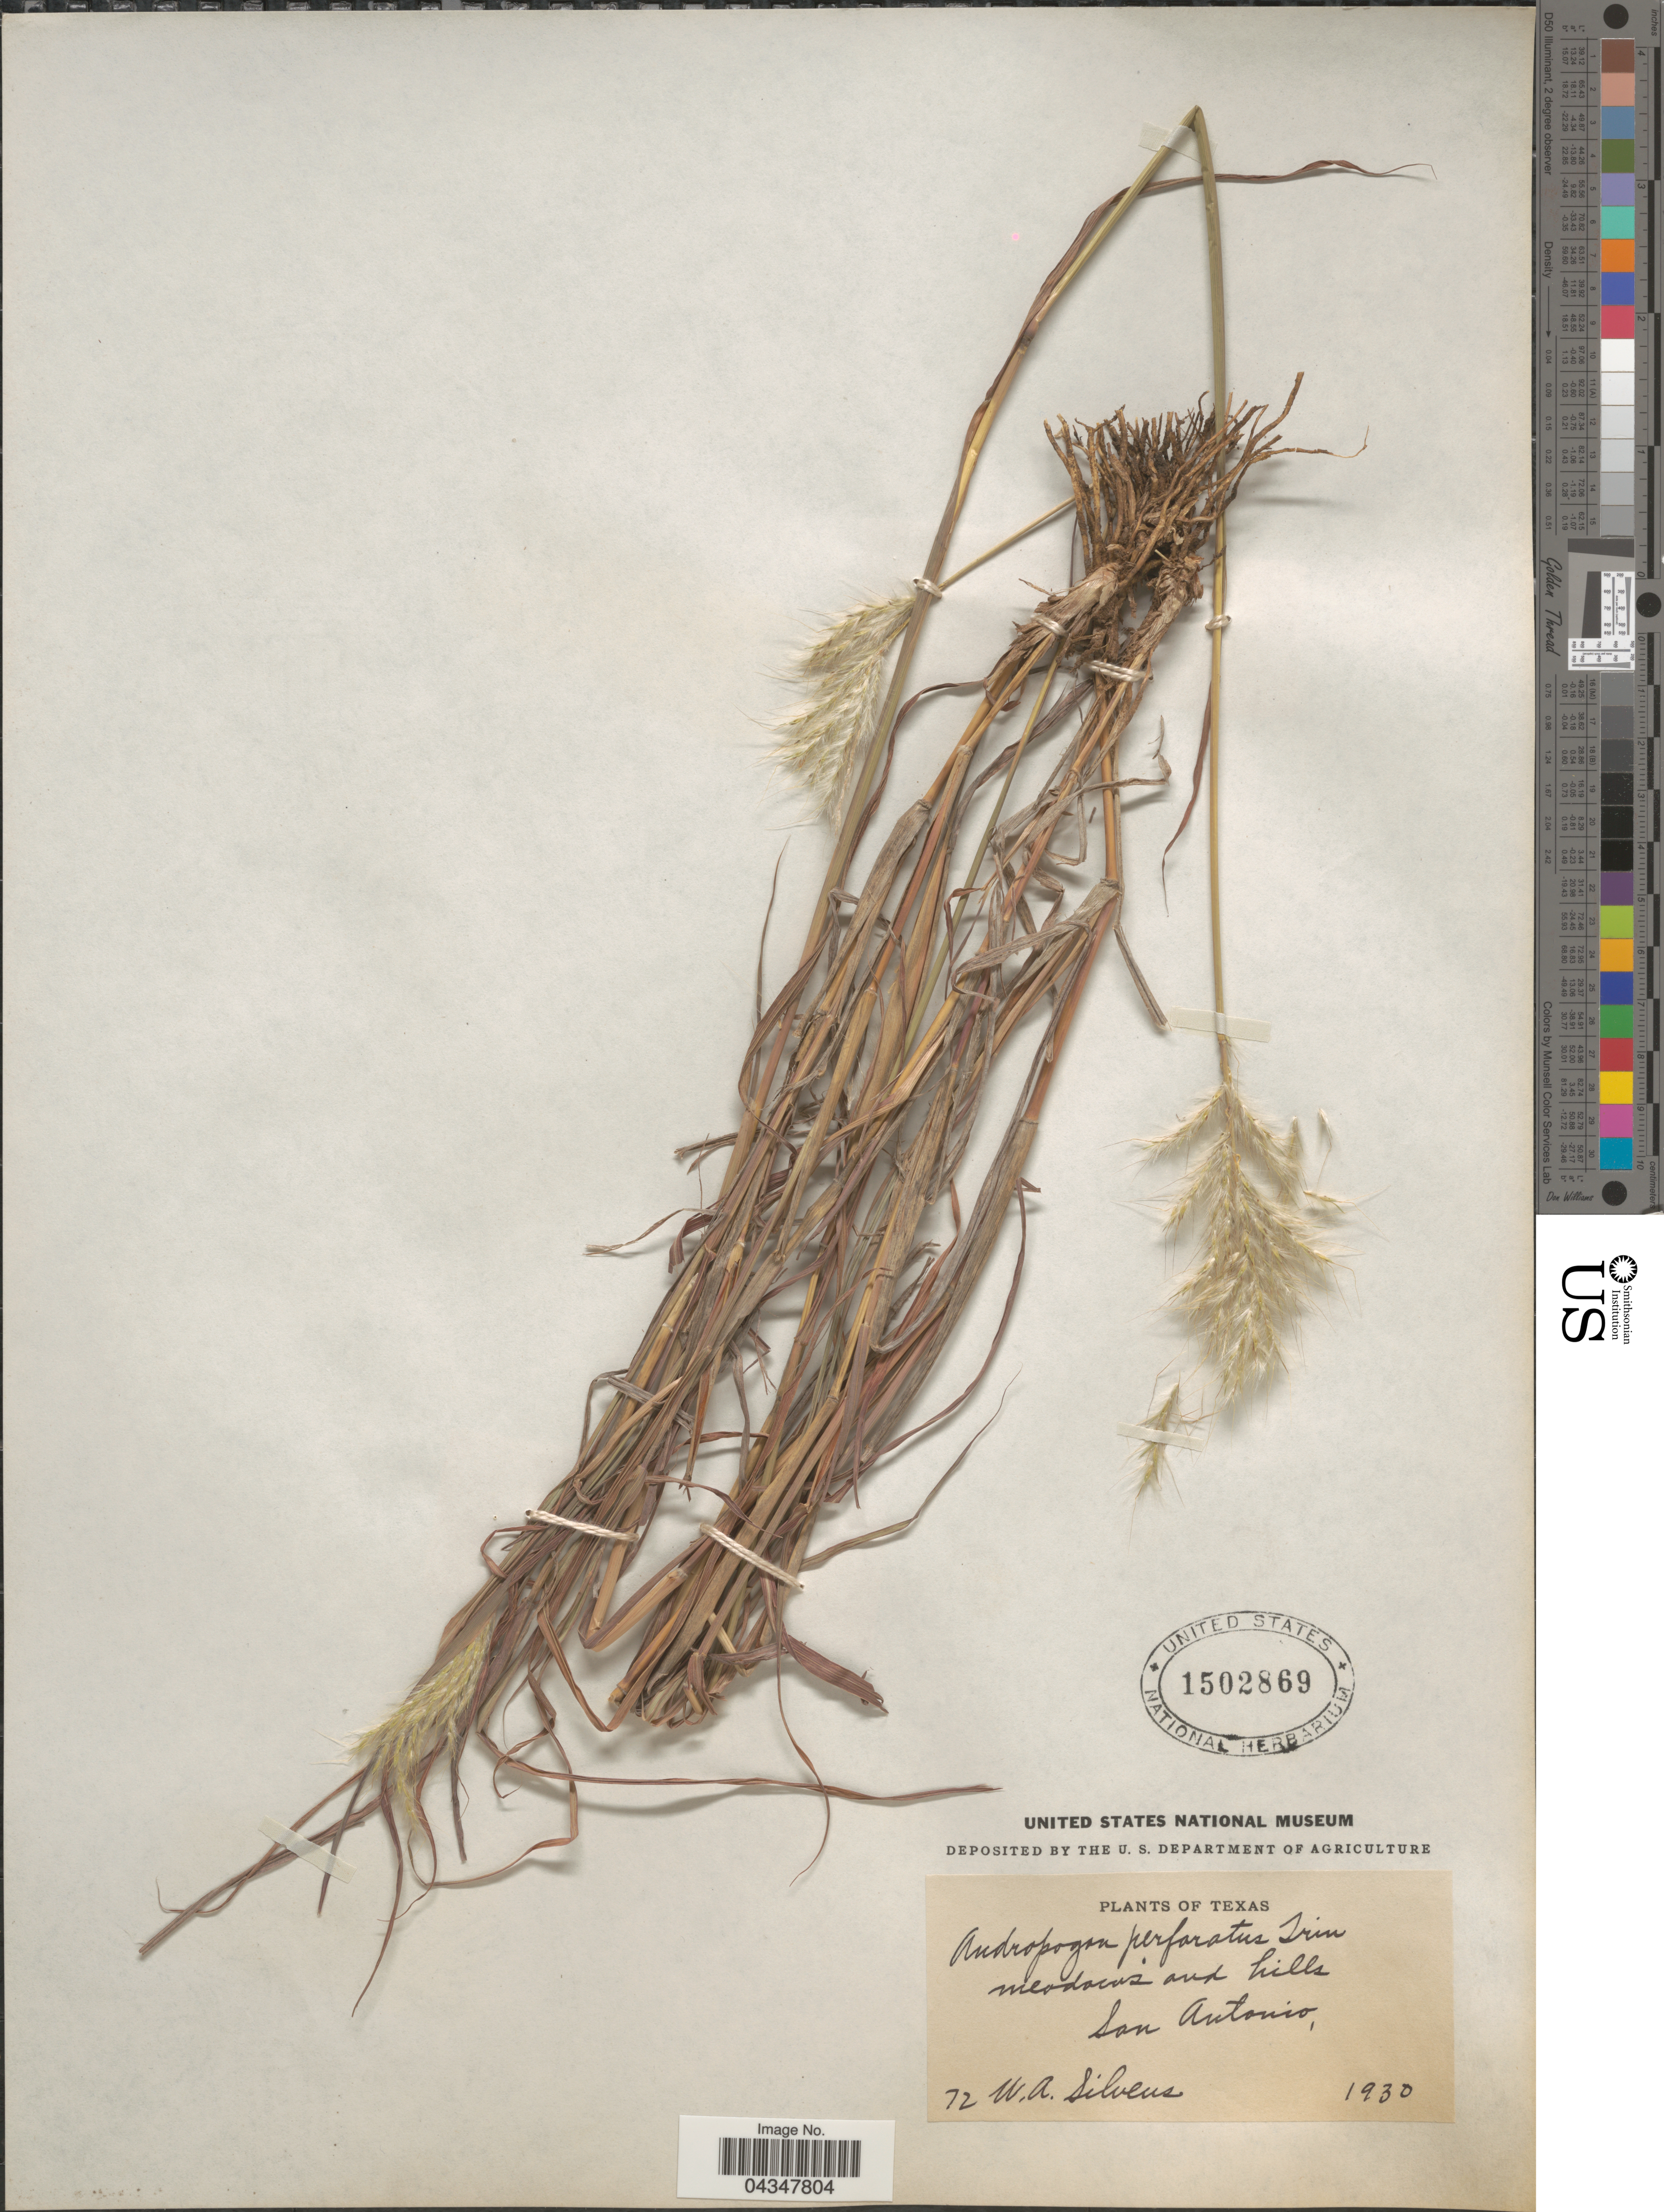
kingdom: Plantae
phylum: Tracheophyta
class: Liliopsida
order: Poales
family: Poaceae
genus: Bothriochloa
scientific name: Bothriochloa perforata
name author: (Trin. ex E. Fourn.) Herter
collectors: W. Silveus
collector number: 72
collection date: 1930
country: United States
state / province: Texas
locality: Meadows and hills San Antonio.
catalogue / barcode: US 1502869